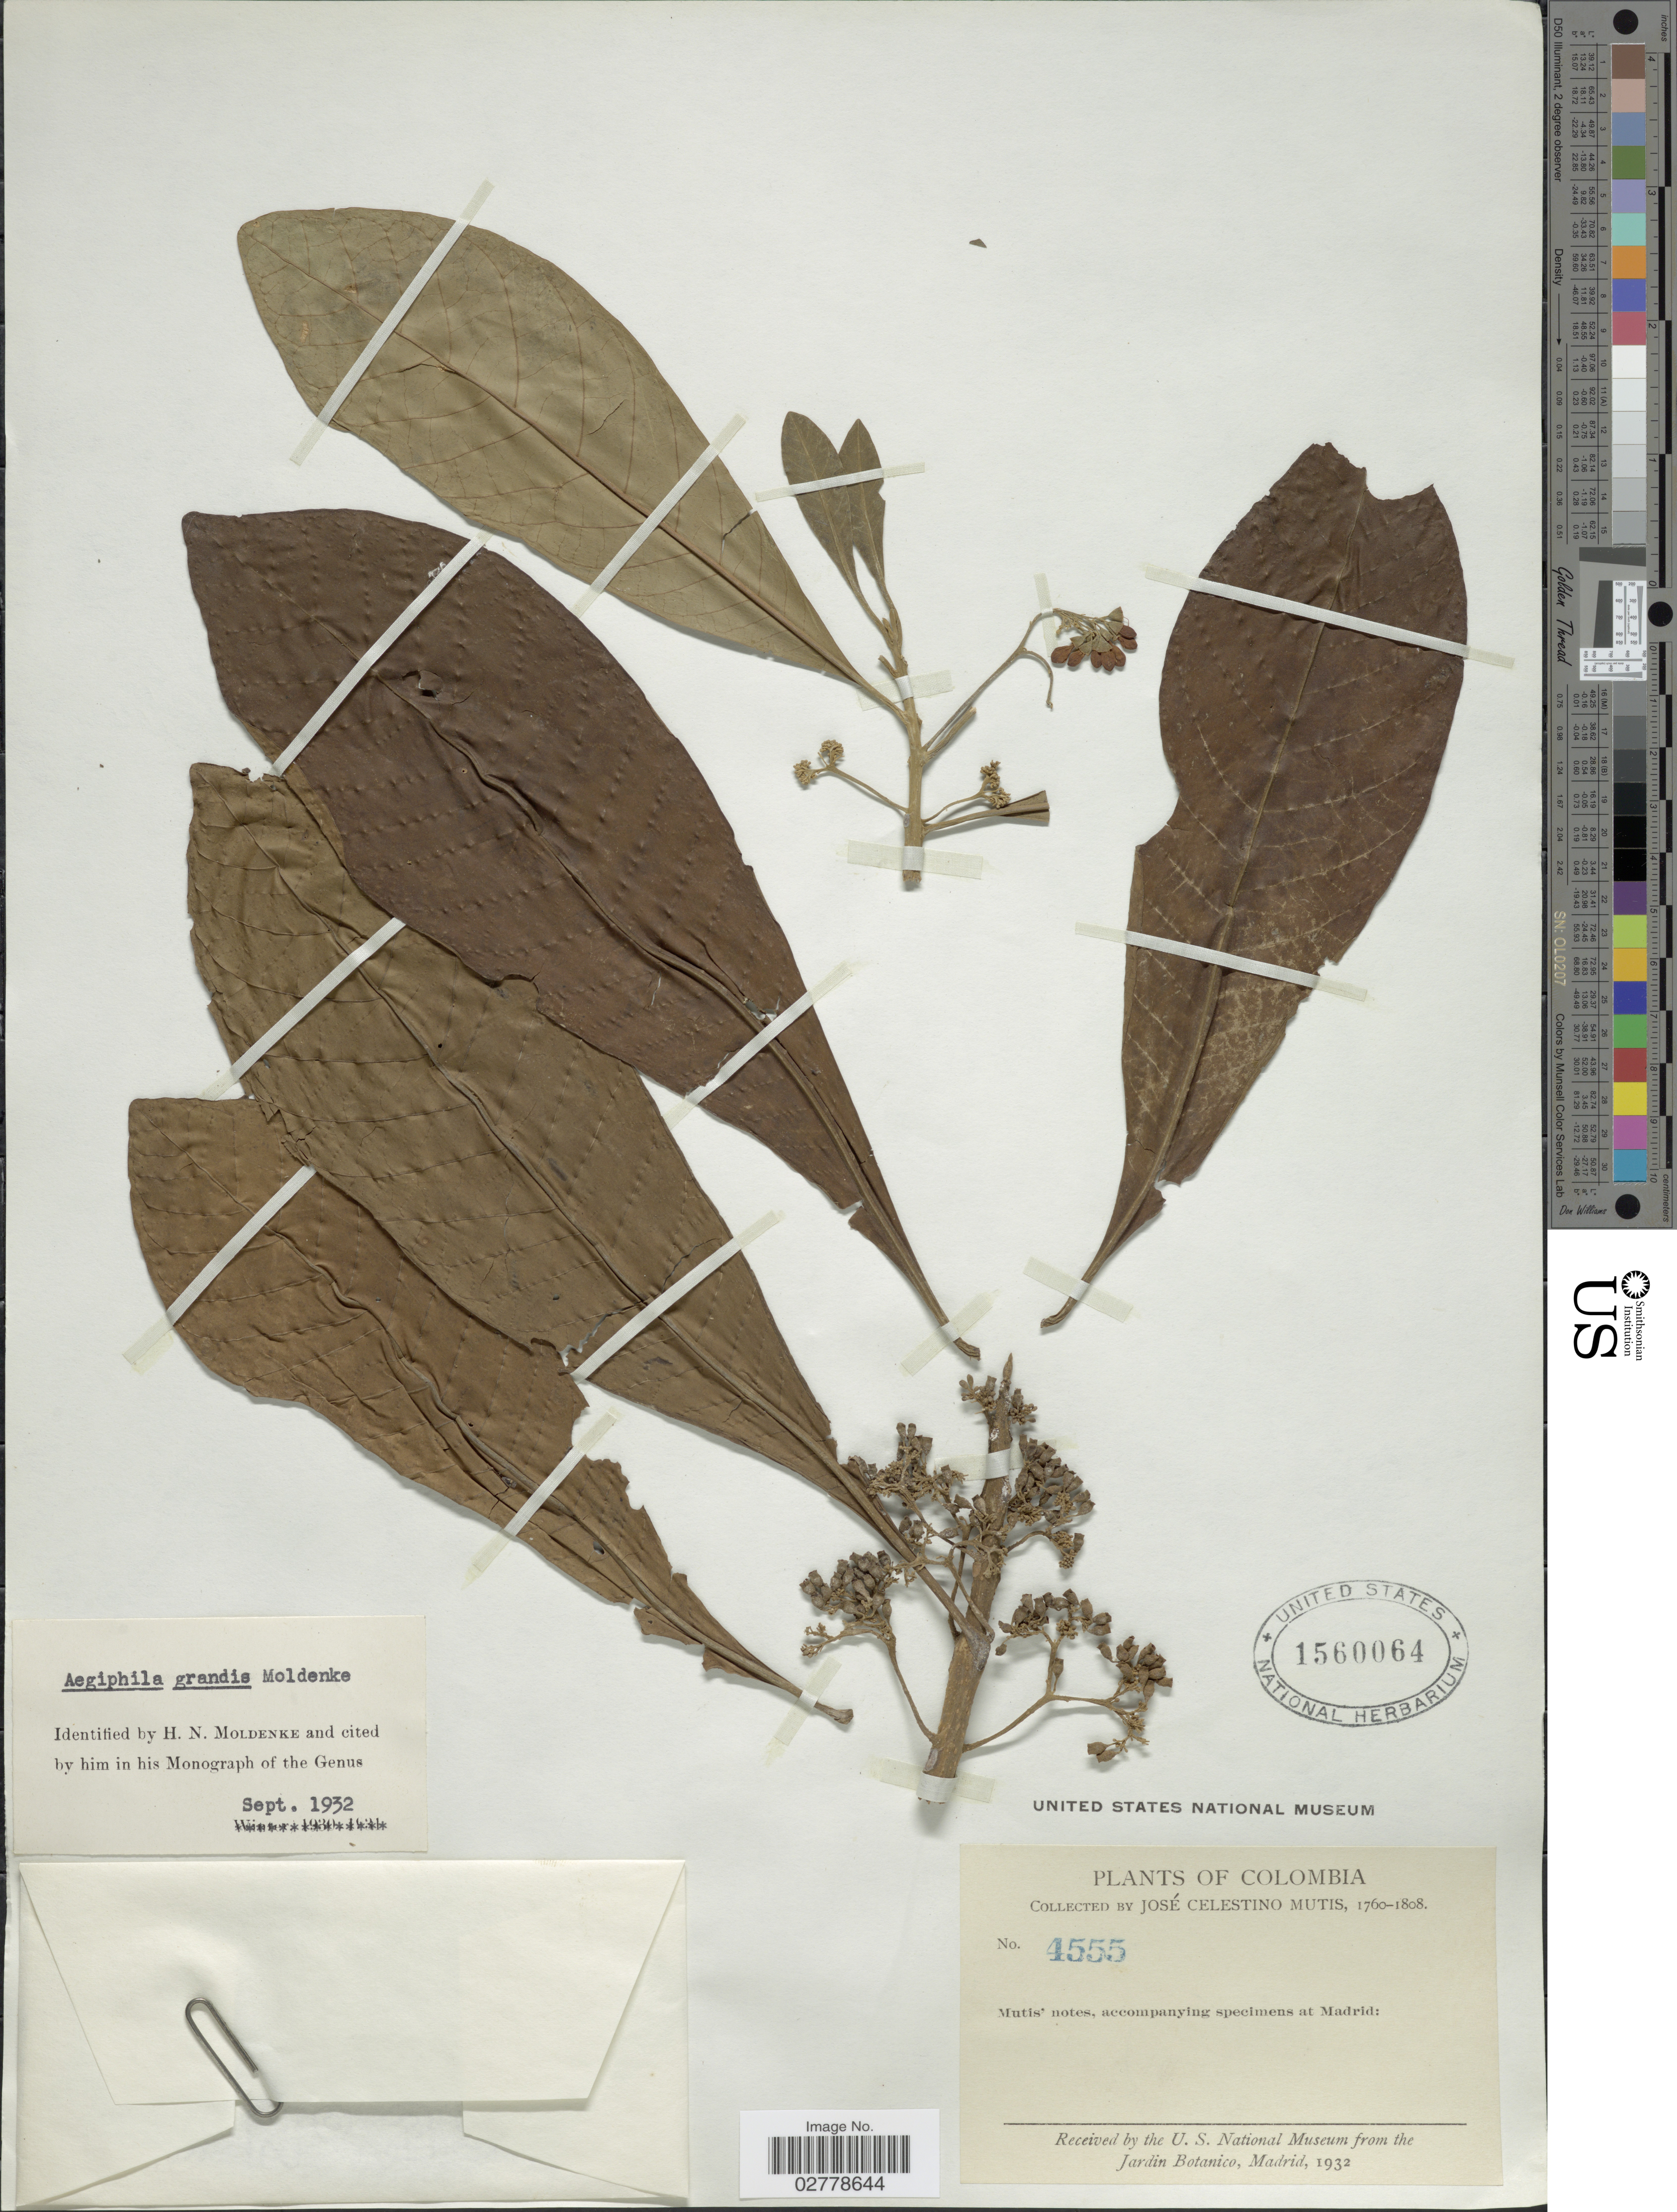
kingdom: Plantae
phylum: Tracheophyta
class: Magnoliopsida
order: Lamiales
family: Lamiaceae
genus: Aegiphila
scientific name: Aegiphila grandis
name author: Moldenke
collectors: J. C. B. Mutis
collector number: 4555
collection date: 1760/1808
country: Colombia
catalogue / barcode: US 1560064